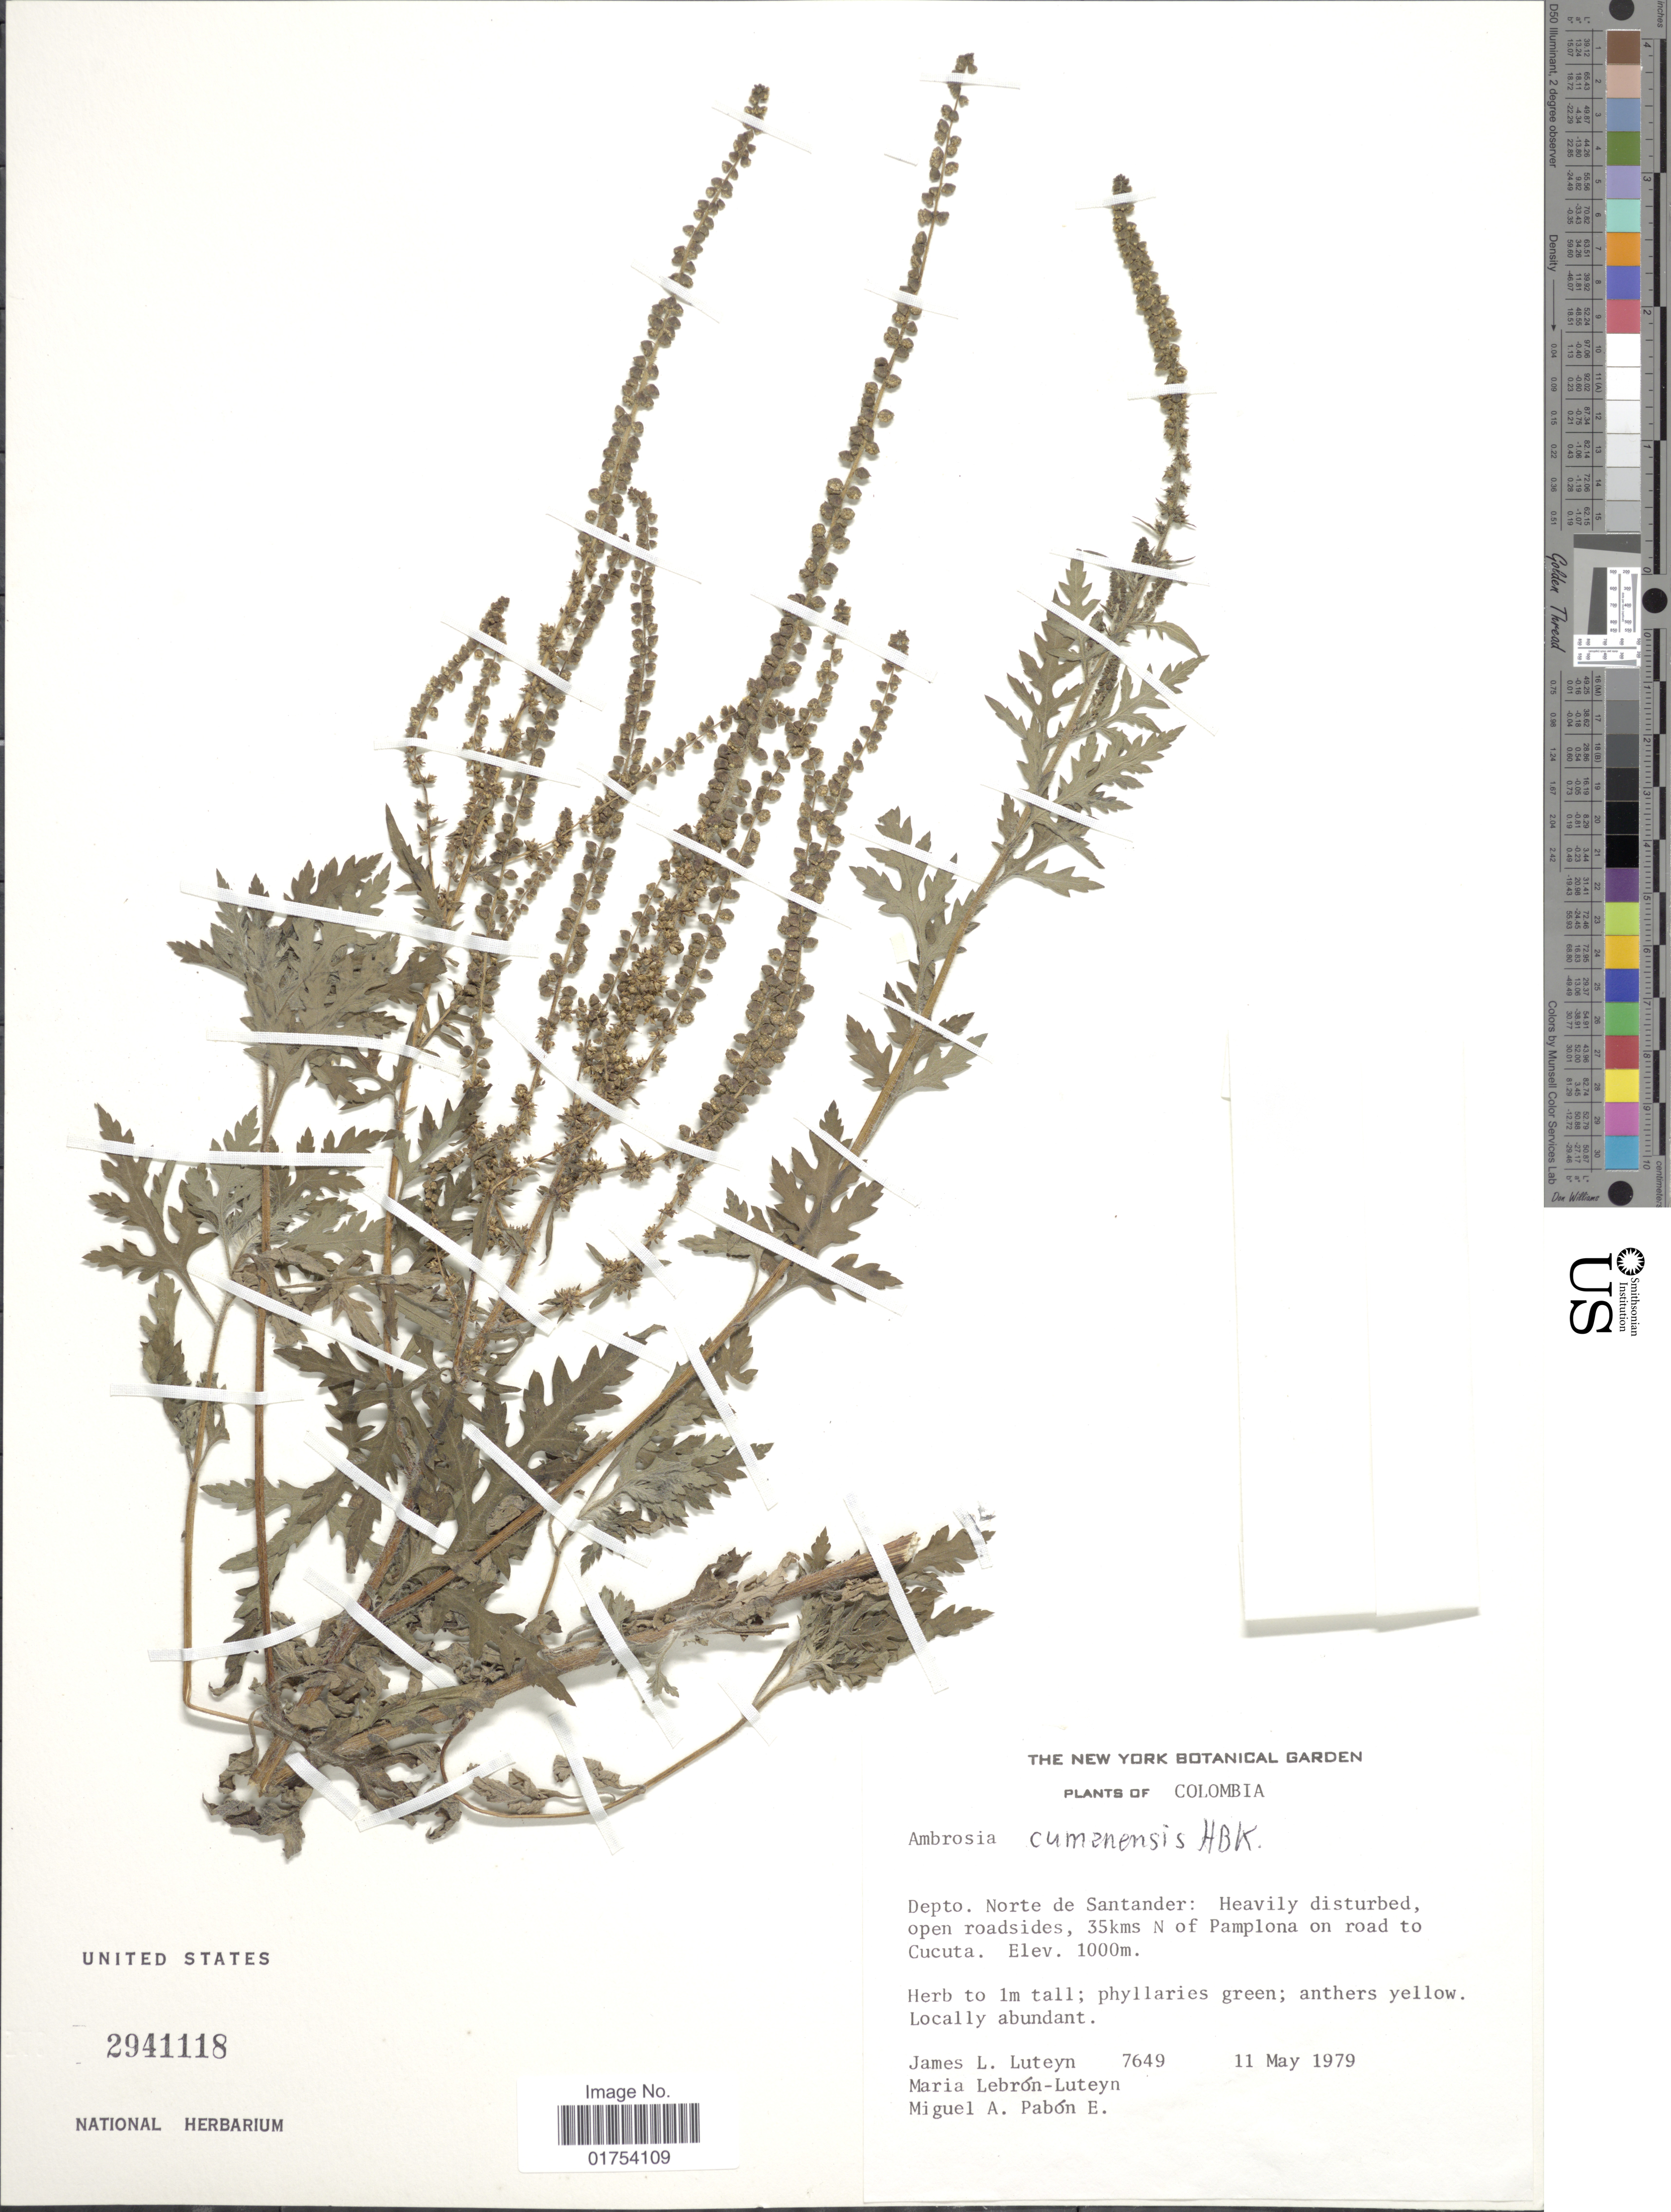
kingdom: Plantae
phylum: Tracheophyta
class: Magnoliopsida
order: Asterales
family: Asteraceae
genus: Ambrosia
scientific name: Ambrosia peruviana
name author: Willd.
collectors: J. L. Luteyn, M. L. Lebrón-Luteyn & M. A. Pabon E.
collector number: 7649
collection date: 1979-05-11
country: Colombia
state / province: Norte de Santander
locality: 35 kms N of Pamplona on road to Cucuta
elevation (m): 1000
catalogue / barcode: US 2941118